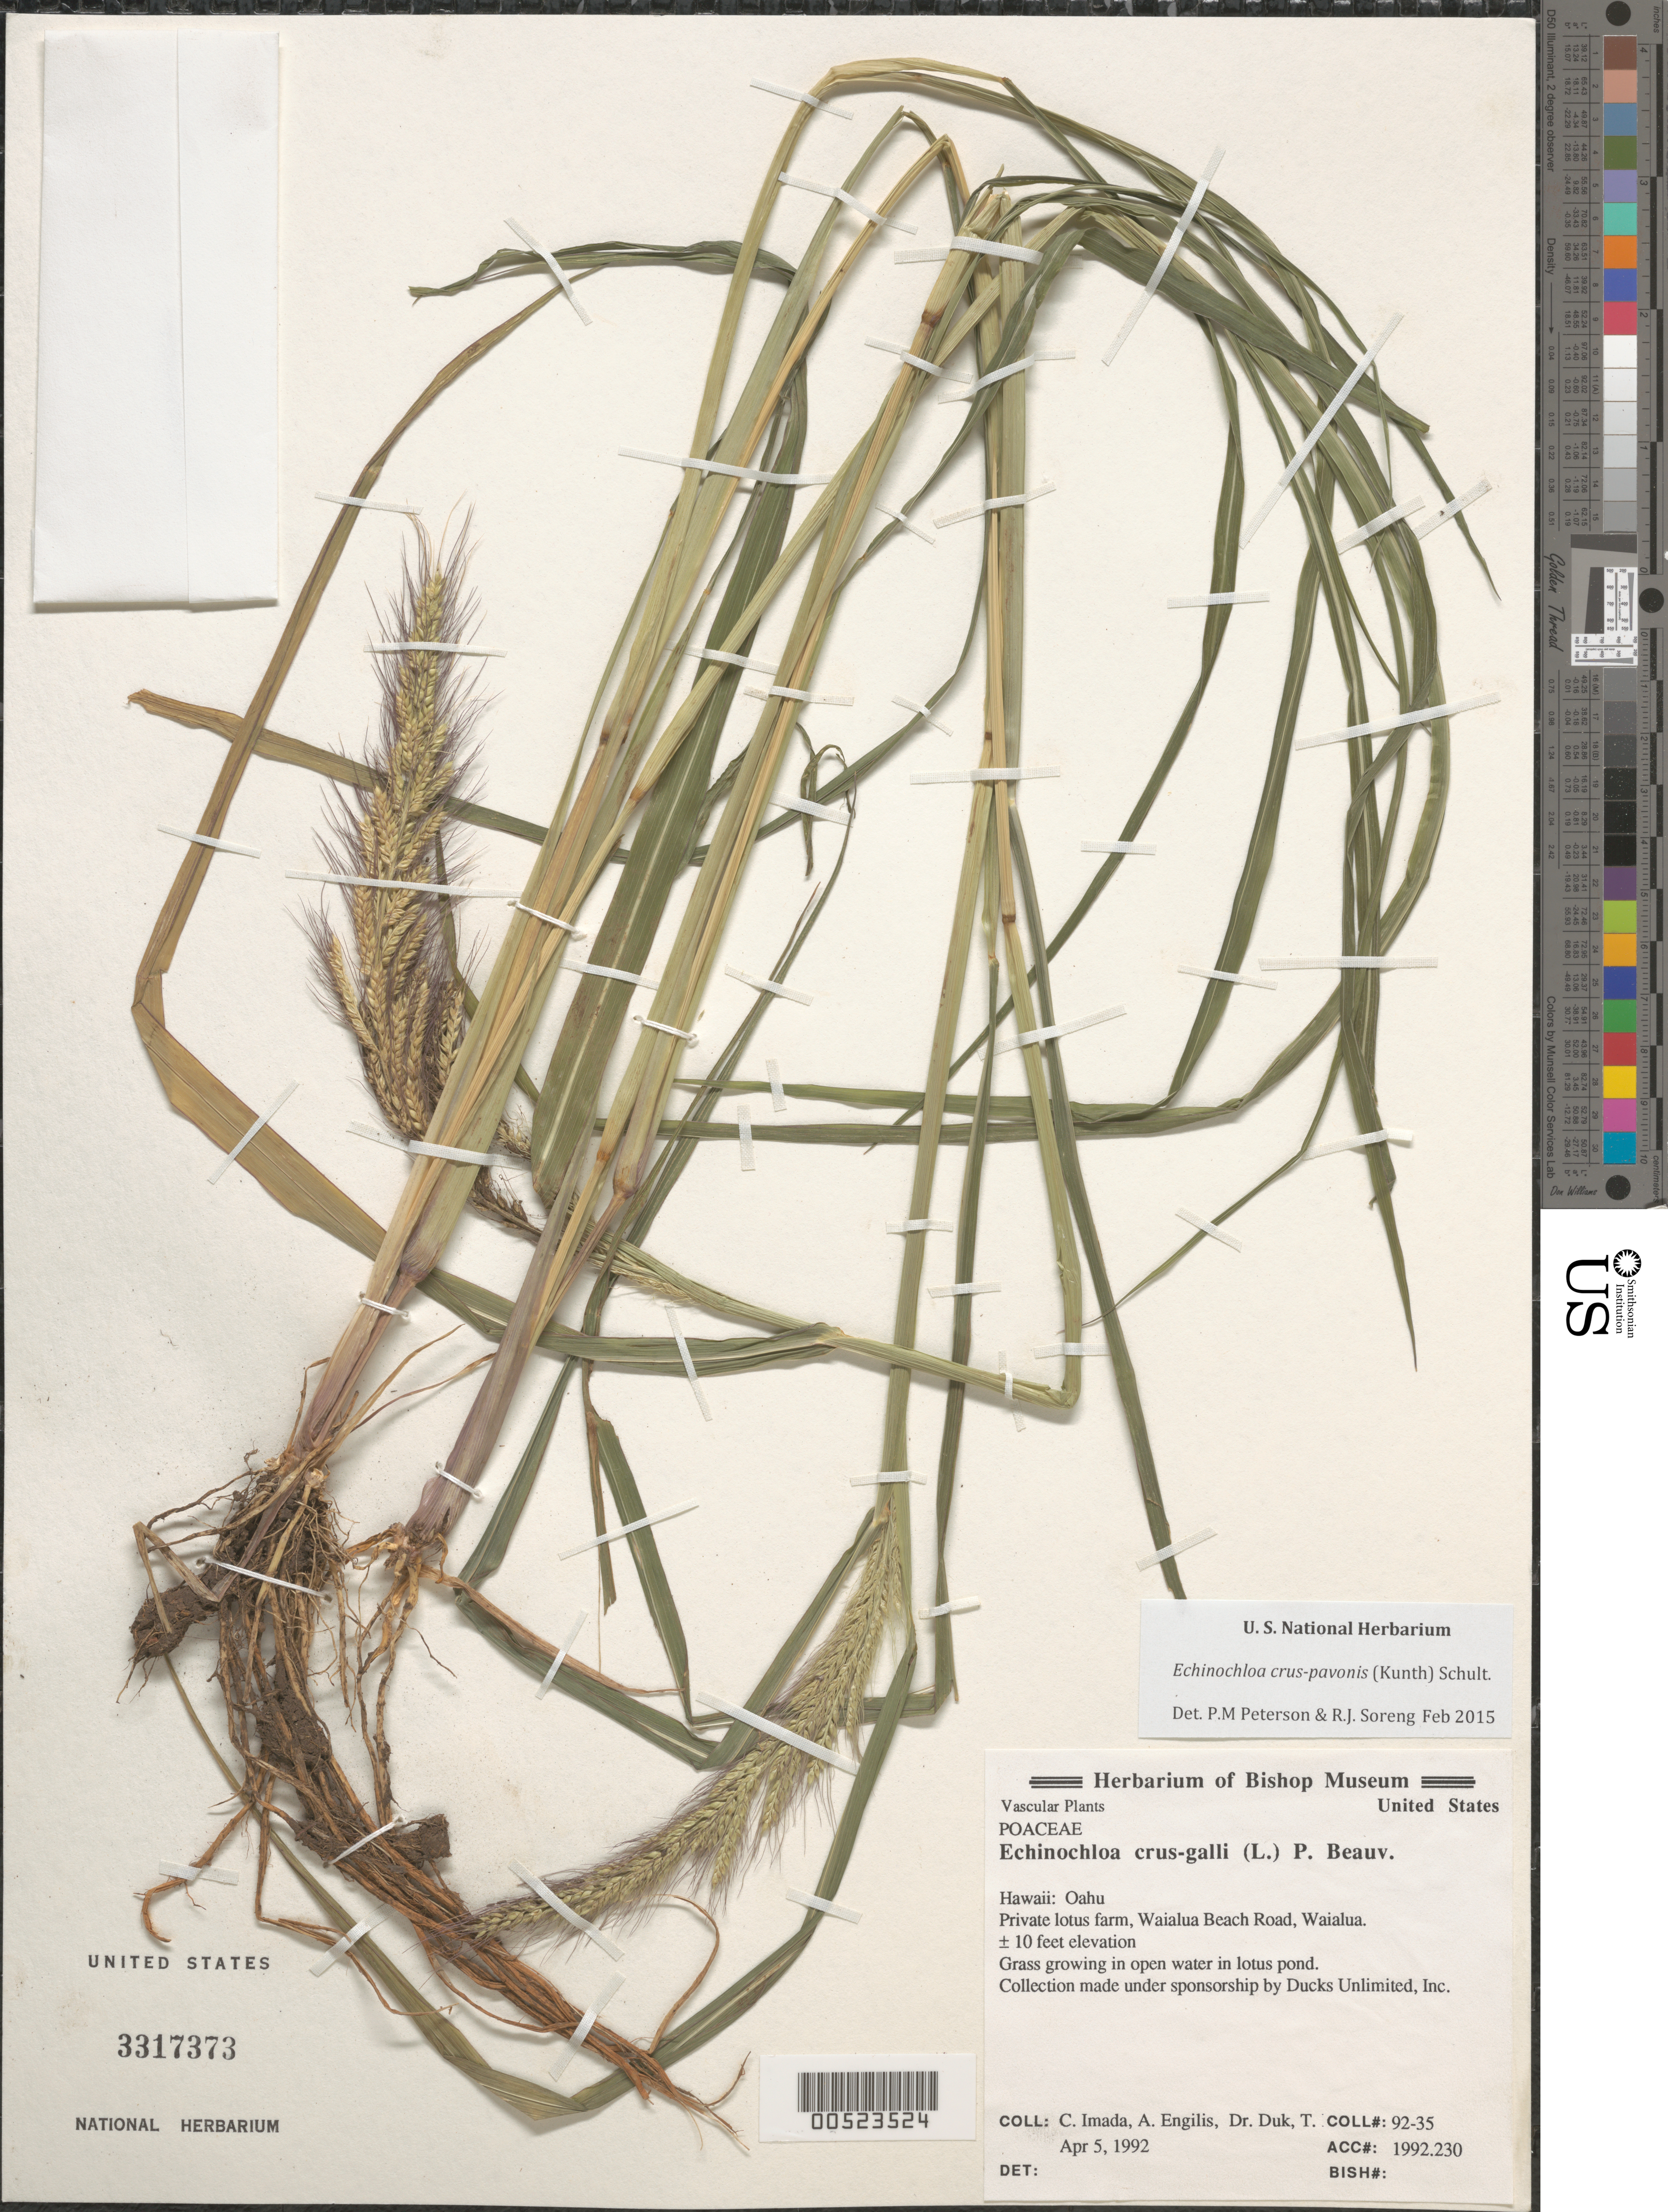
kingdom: Plantae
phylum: Tracheophyta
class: Liliopsida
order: Poales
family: Poaceae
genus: Echinochloa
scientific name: Echinochloa crus-galli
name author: (L.) P. Beauv.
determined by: Wagner, W. L., (BOT), Smithsonian Institution - National Museum of Natural History (UNITED STATES)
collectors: C. Imada, A. Engilis & T. Duk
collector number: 92-35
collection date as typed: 5 Apr 1992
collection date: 1992-04-05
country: United States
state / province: Hawaii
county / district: Honolulu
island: Oahu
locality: Private lotus farm, Waialua Beach Rd, Waialua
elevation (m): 3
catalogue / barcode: US 3317373